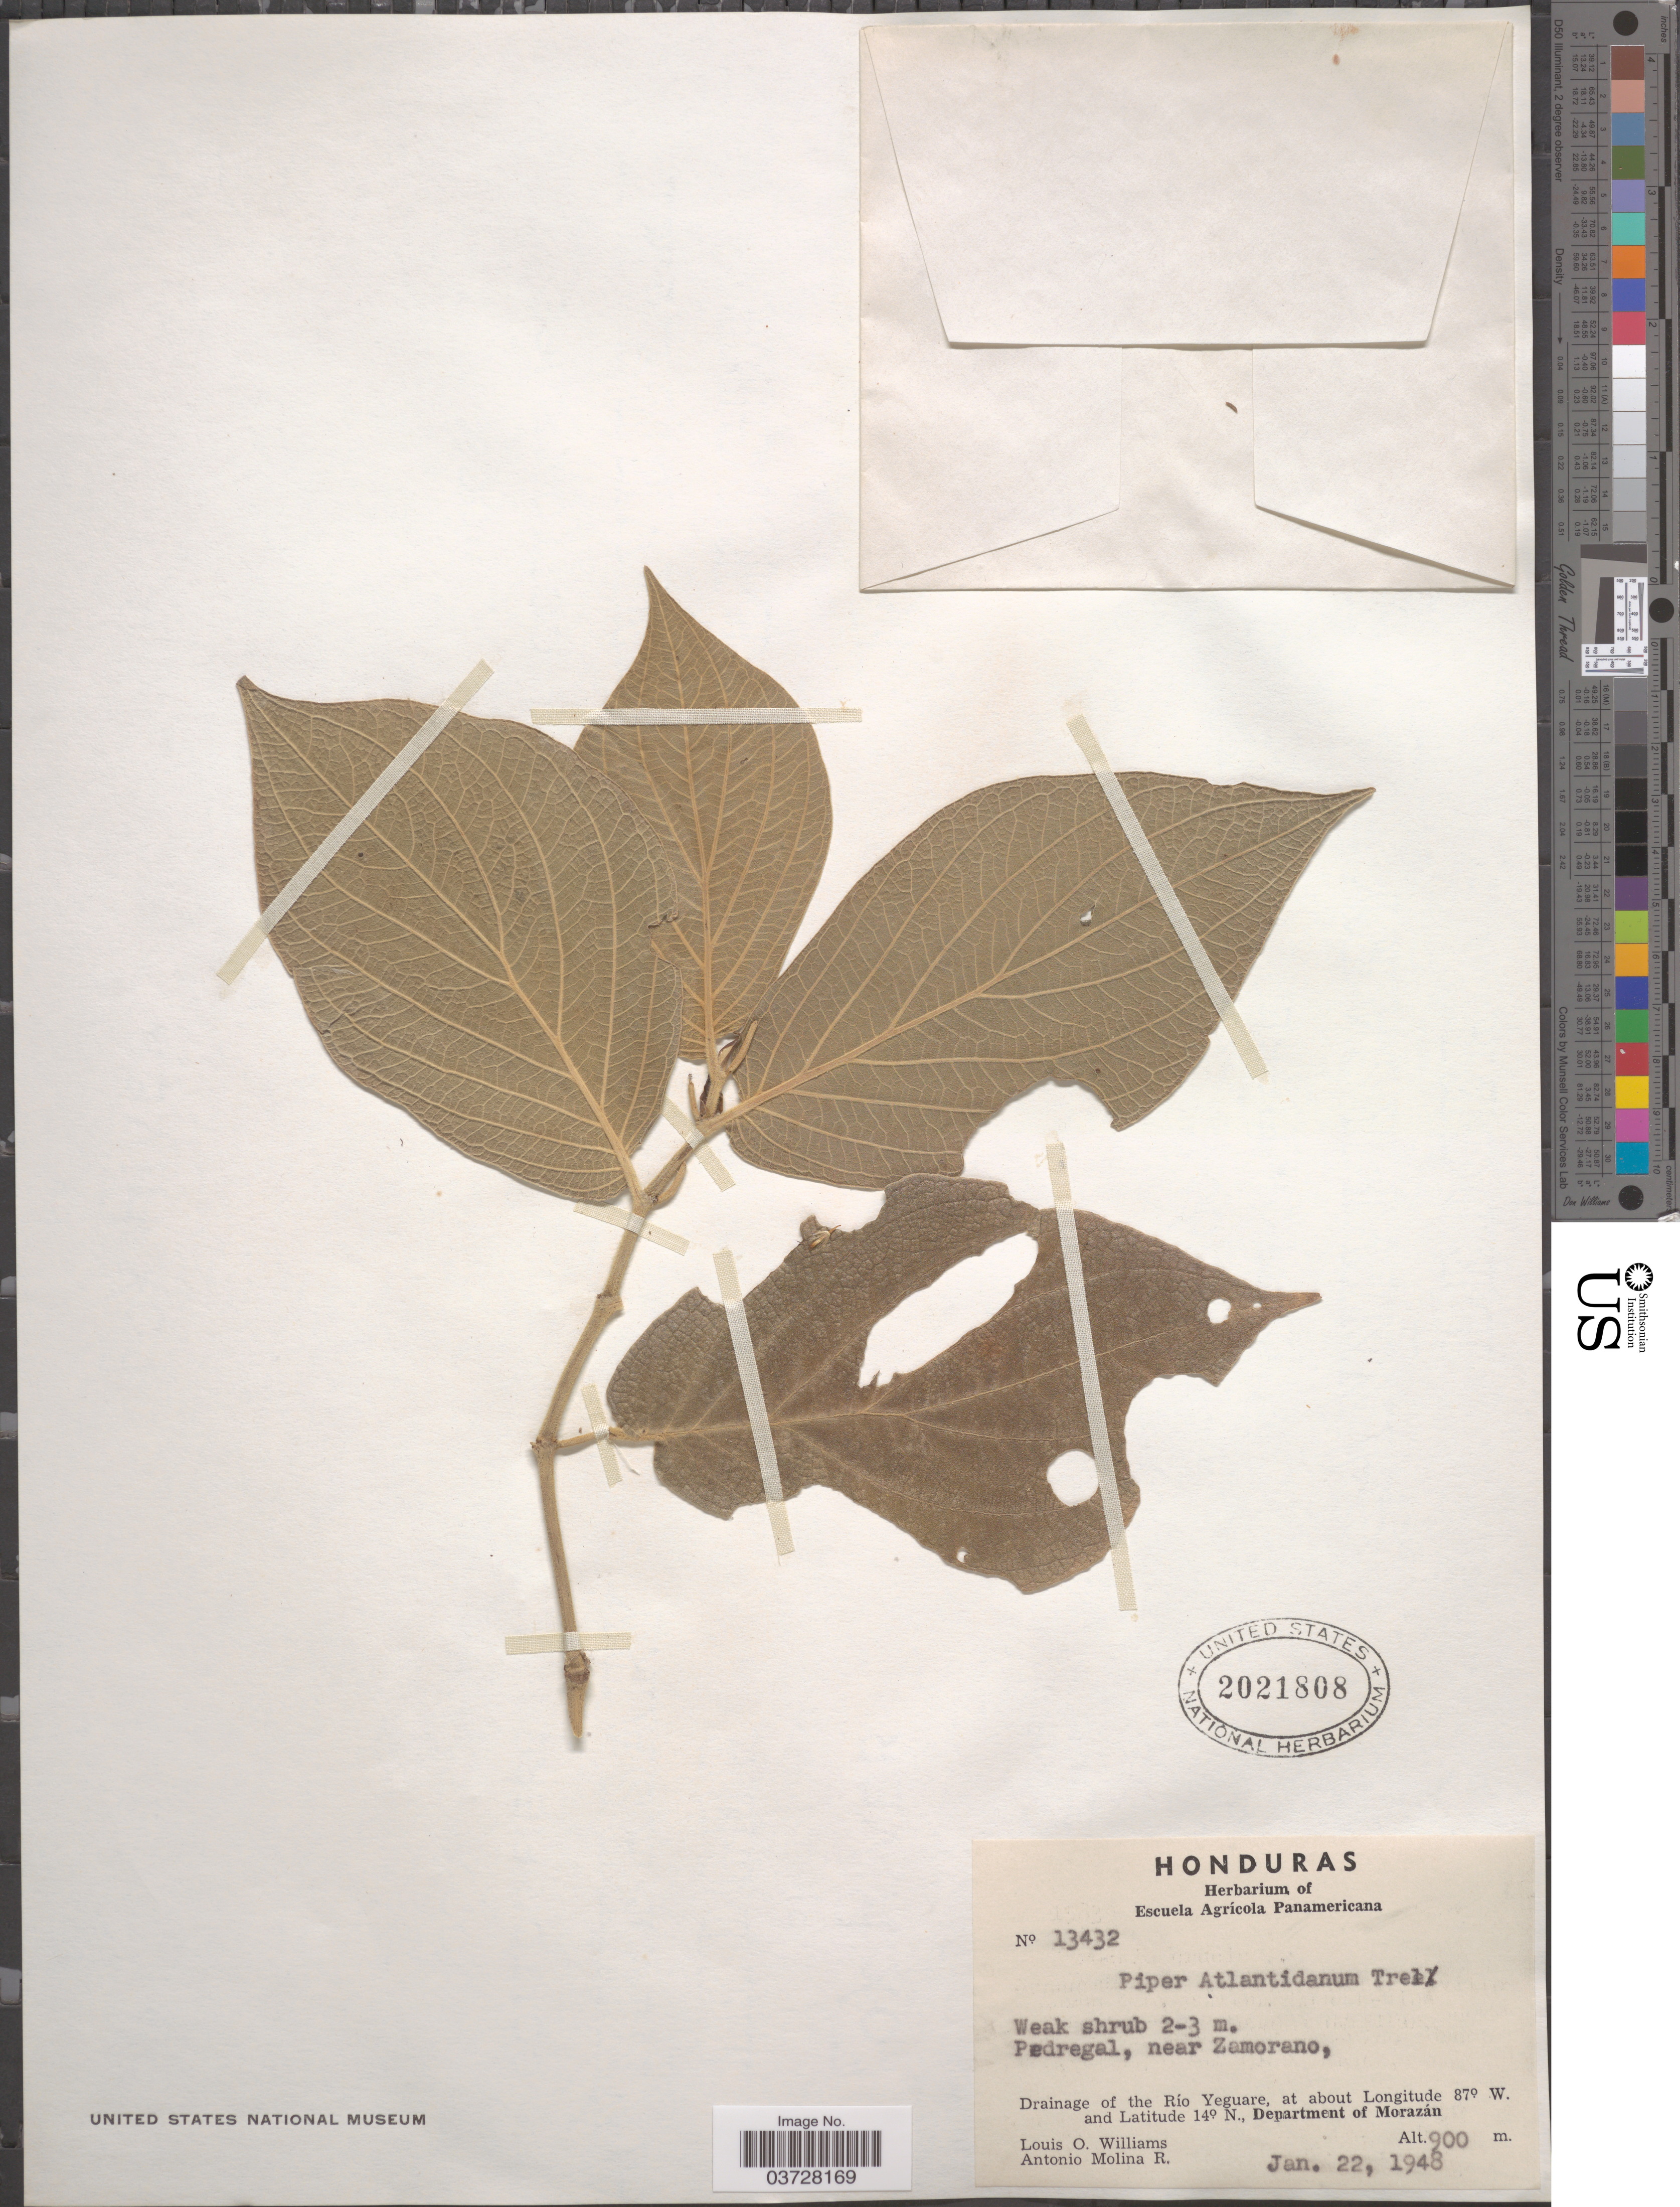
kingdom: Plantae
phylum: Tracheophyta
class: Magnoliopsida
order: Piperales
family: Piperaceae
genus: Piper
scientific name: Piper atlantidanum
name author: Trel.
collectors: L. O. Williams & A. Molina R.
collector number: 13432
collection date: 1948-01-22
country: Honduras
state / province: Fco. Morazán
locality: Pedregal, near Zamorano. Drainage of the Río Yeguare, Department of Morazán.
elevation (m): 900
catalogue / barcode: US 2021808